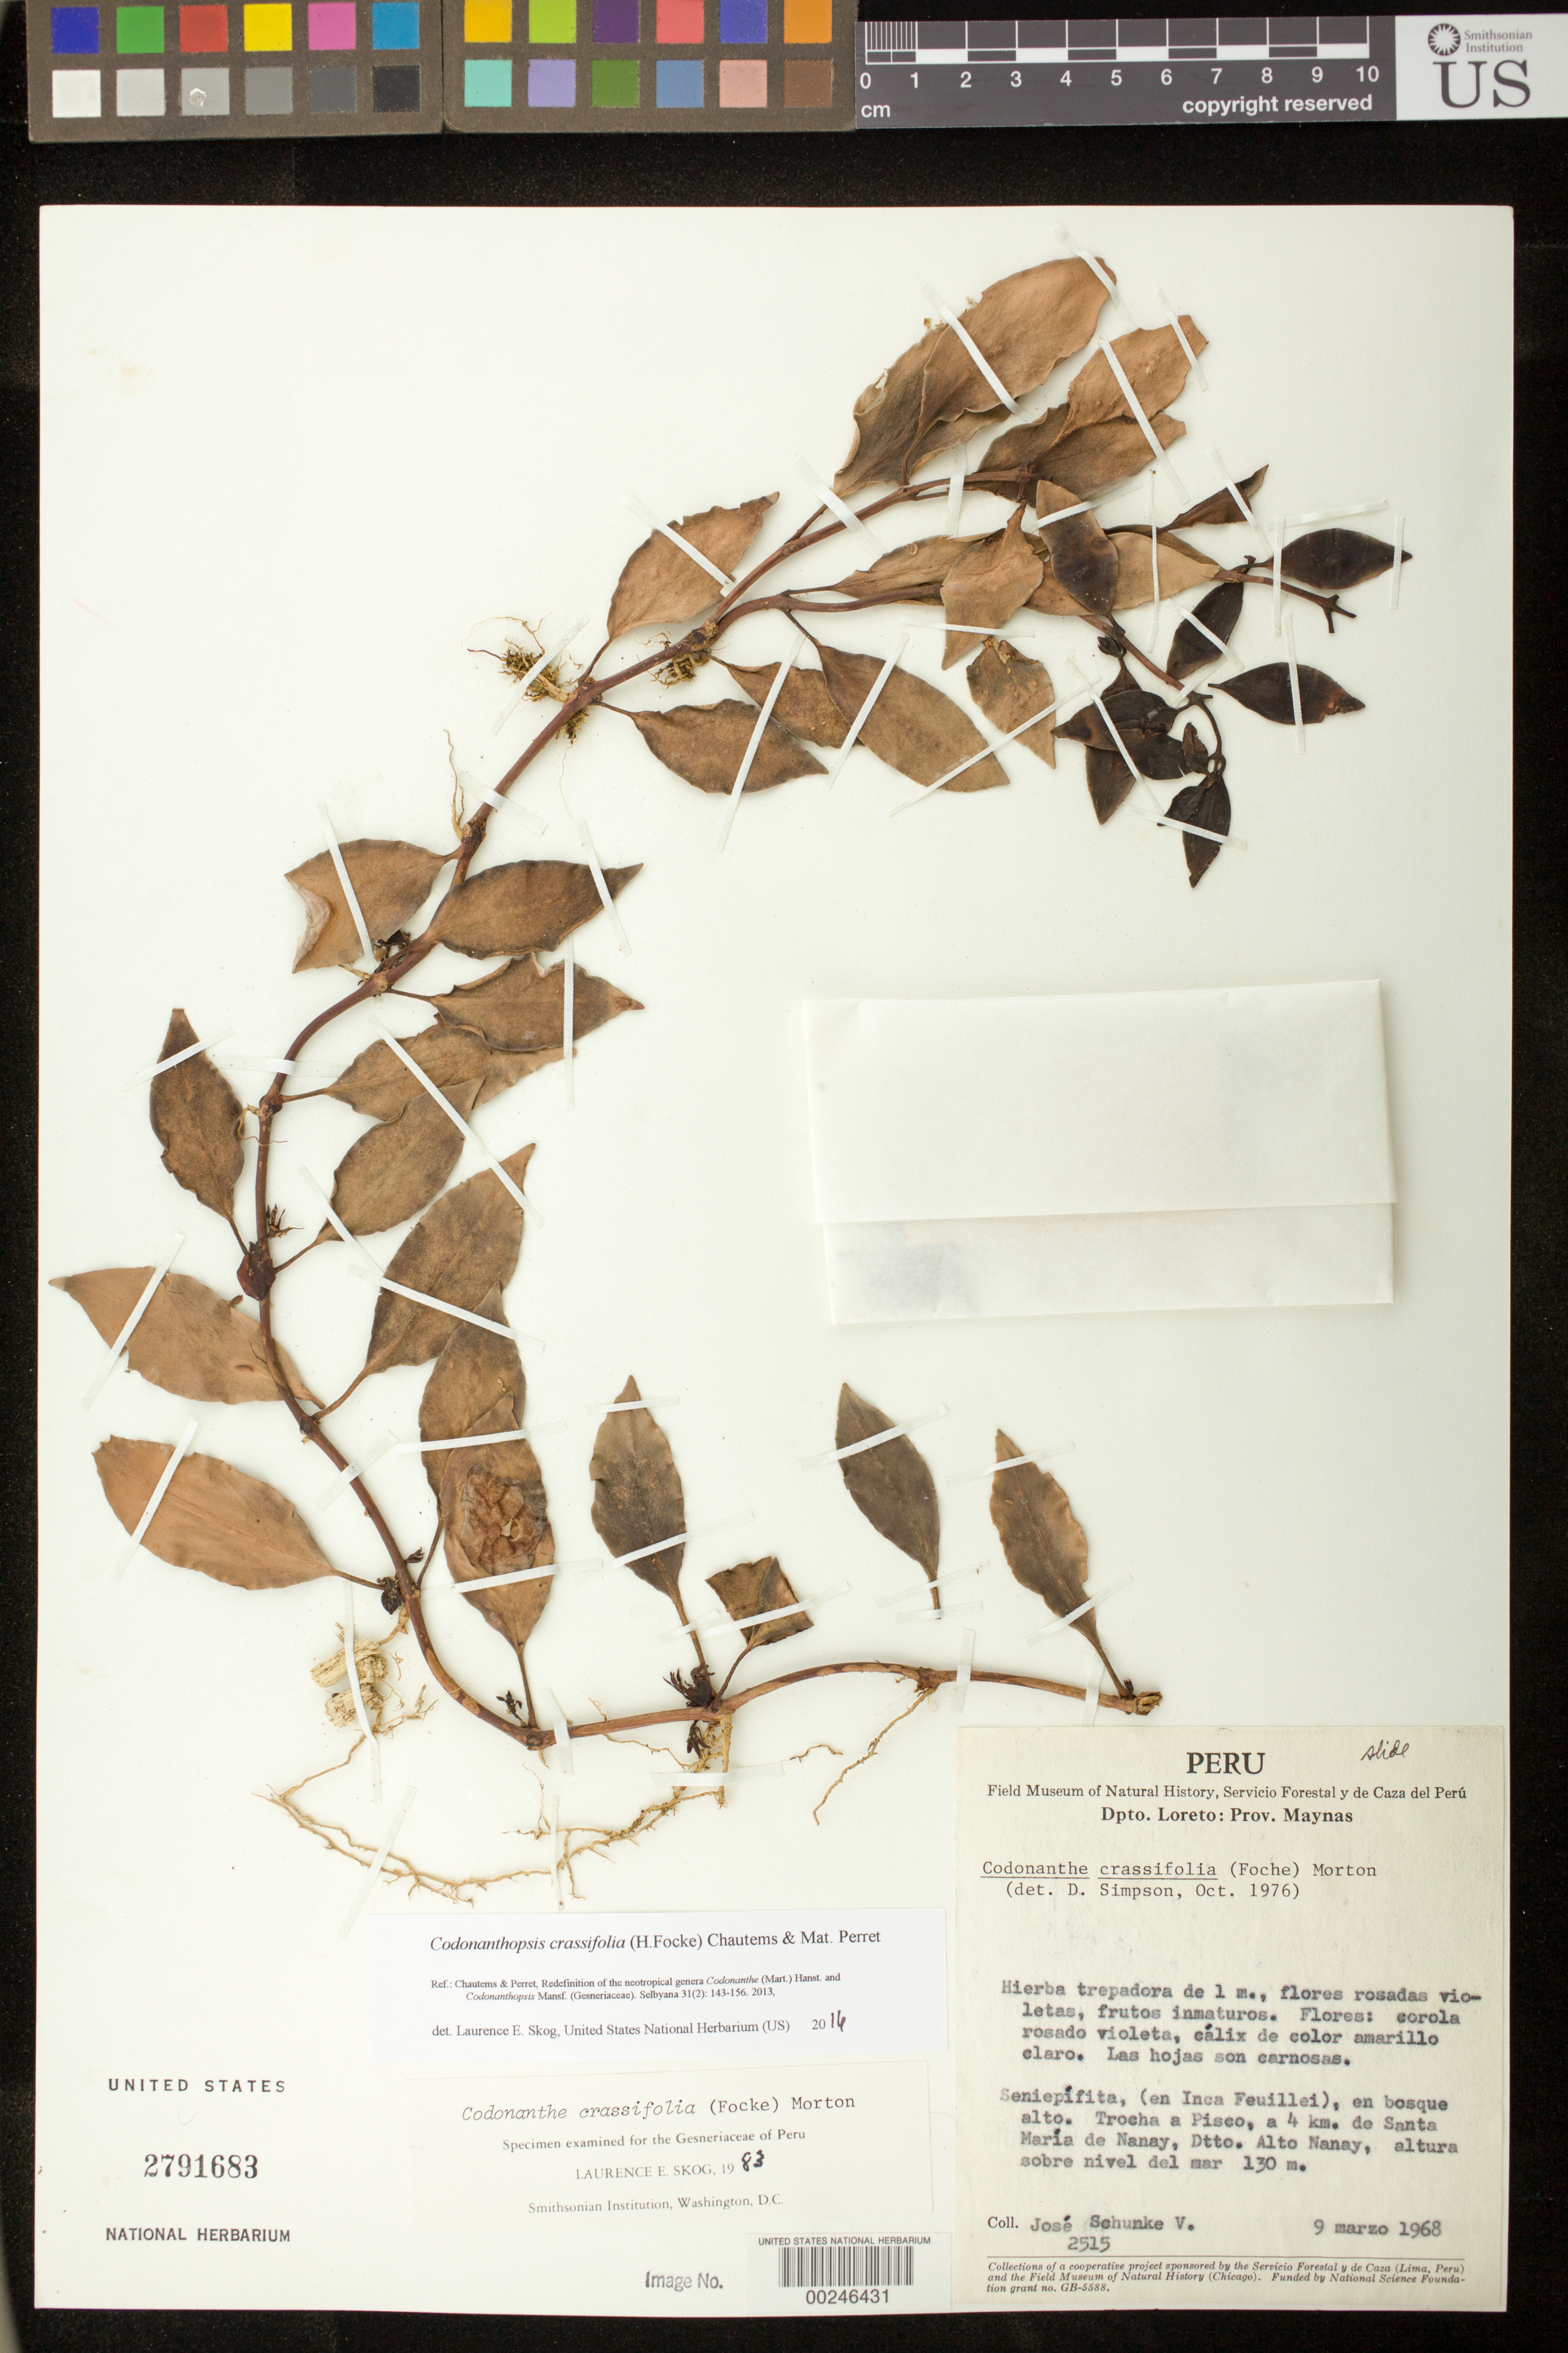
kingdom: Plantae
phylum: Tracheophyta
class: Magnoliopsida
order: Lamiales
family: Gesneriaceae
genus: Codonanthopsis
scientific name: Codonanthopsis crassifolia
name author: (H. Focke) Chautems & Mat.Perret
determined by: Skog, Laurence E.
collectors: J. Schunke Vigo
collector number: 2515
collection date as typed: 09 Mar 1968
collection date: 1968-03-09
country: Peru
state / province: Loreto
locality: Prov. Maynas, Dtto. Alto Nanay; trail to Pisco, 4 km from Santa Maria de Nanay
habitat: Semiepiphyte, (in Inca feuillei), in tall forest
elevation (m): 130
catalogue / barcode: US 2791683